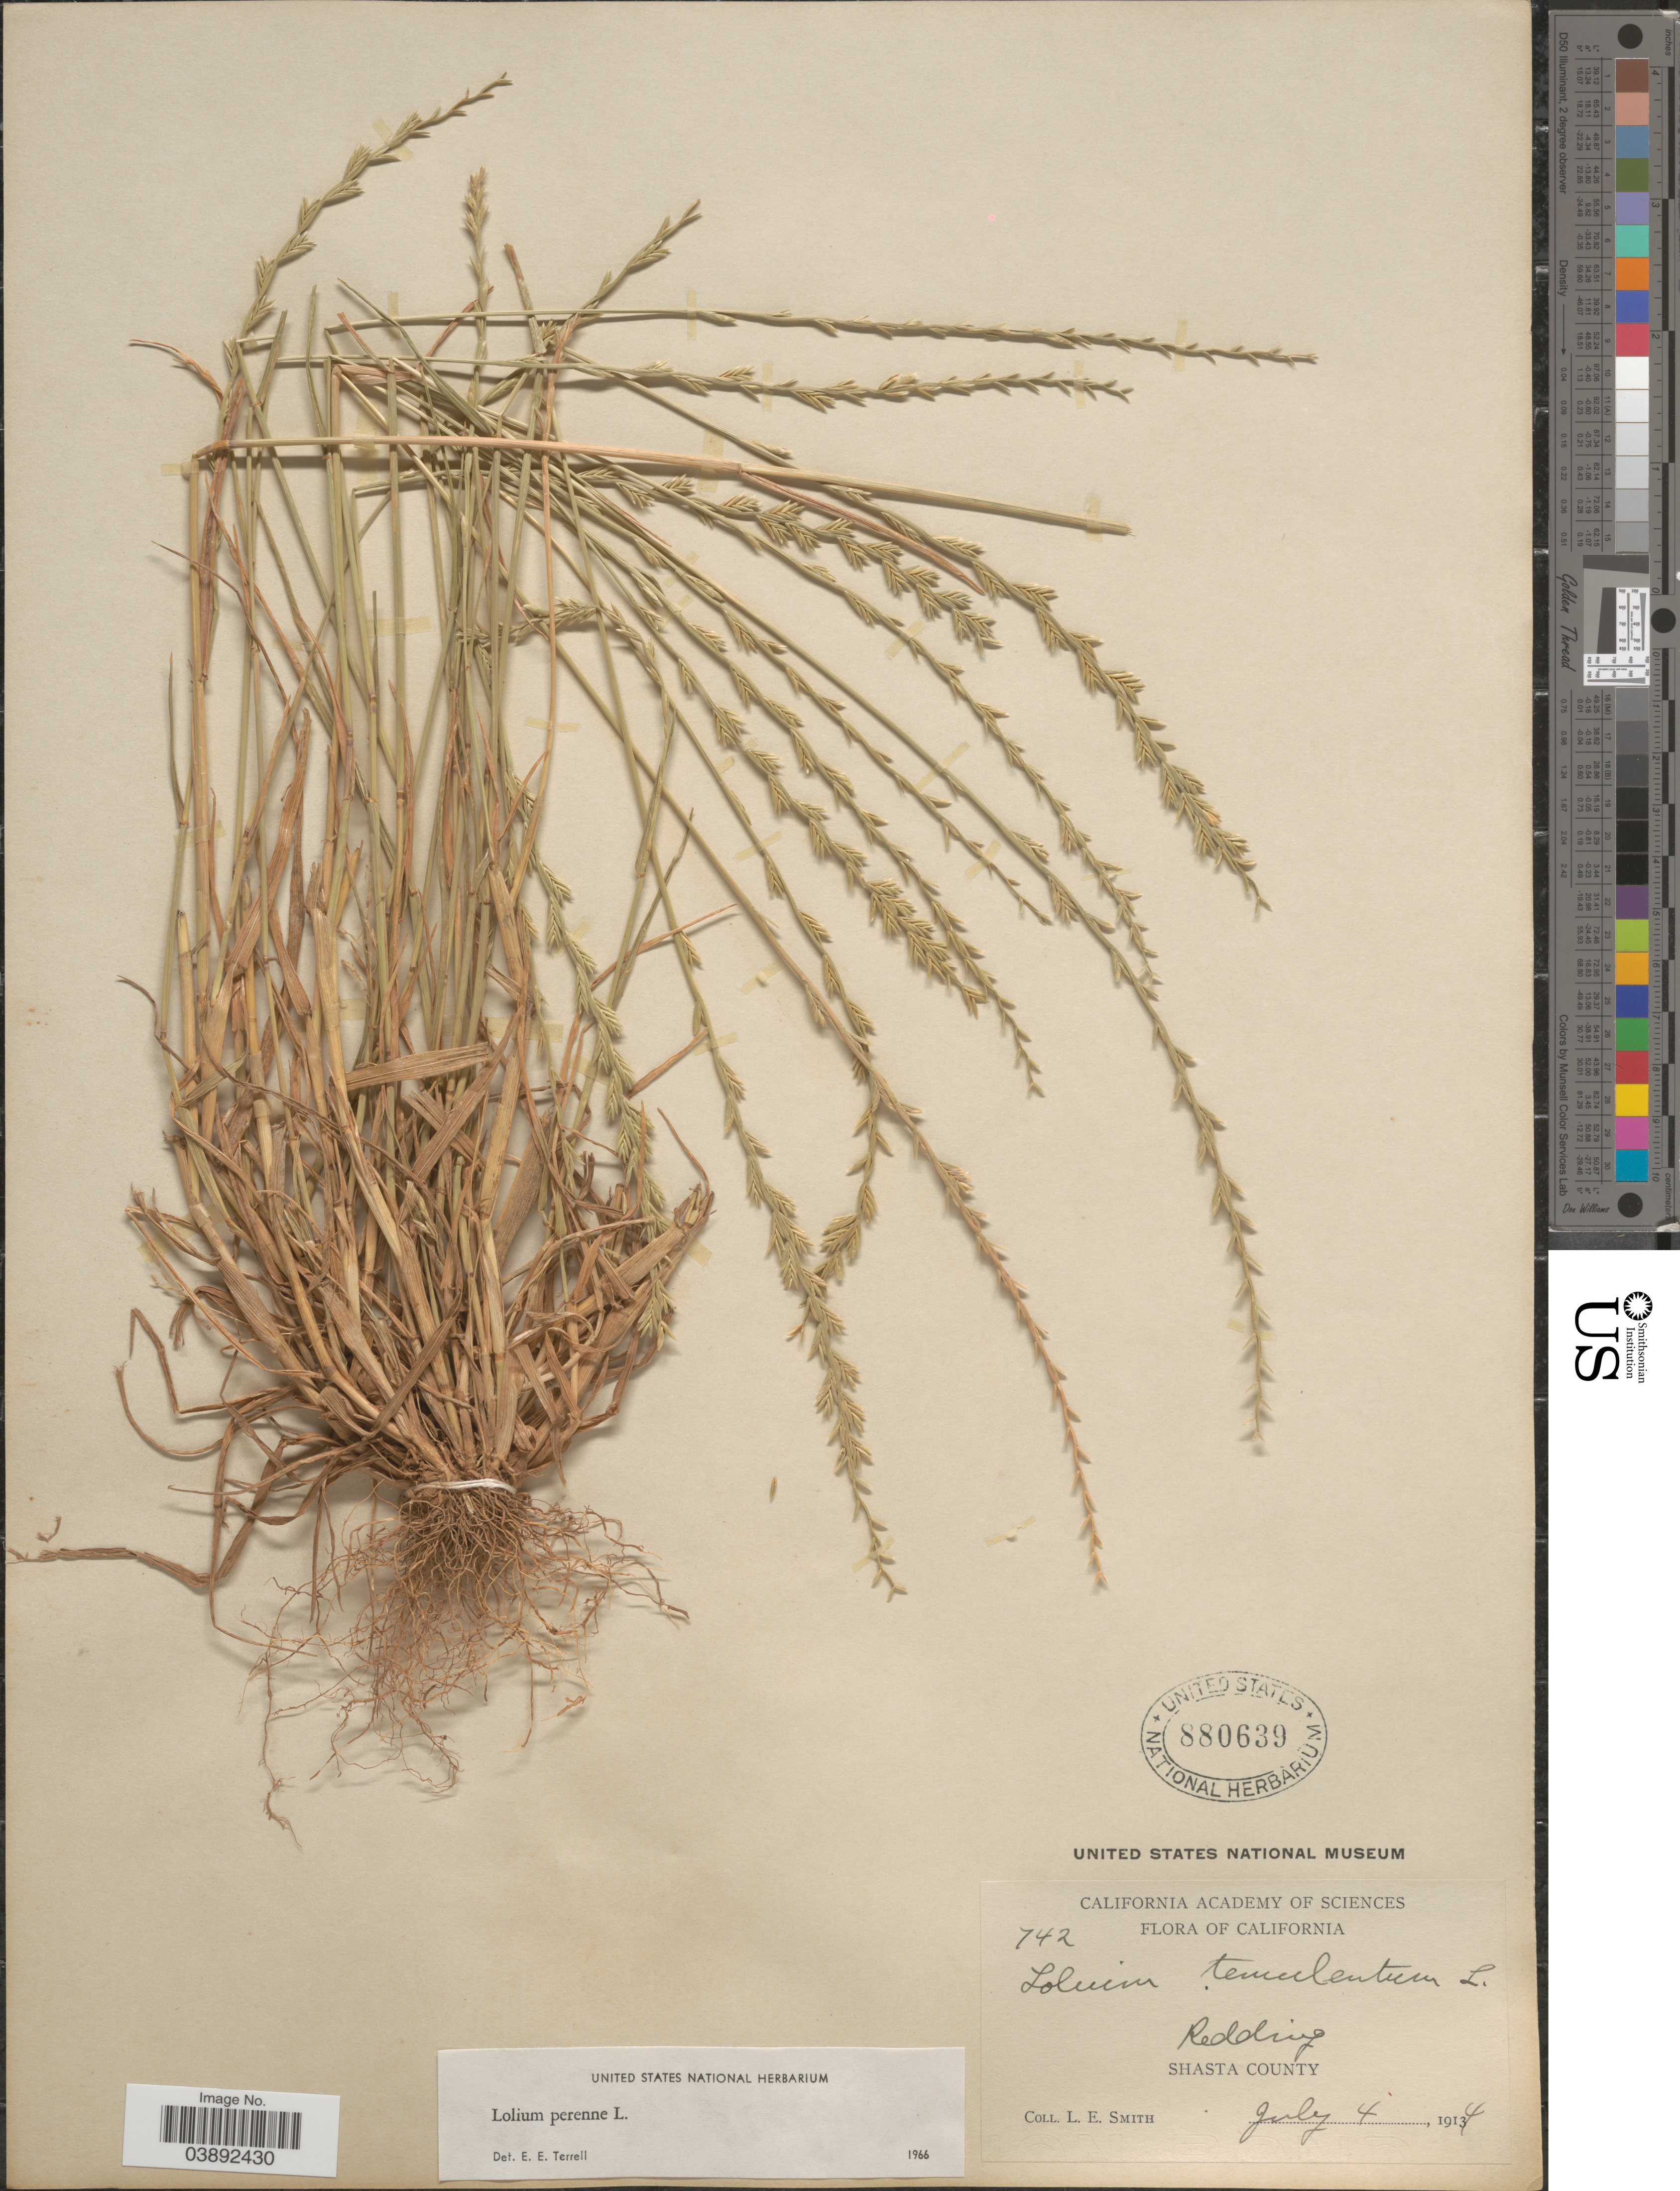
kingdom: Plantae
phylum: Tracheophyta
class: Liliopsida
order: Poales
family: Poaceae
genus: Lolium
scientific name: Lolium perenne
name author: L.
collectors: L. E. Smith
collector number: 742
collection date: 1914-07-04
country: United States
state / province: California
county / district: Shasta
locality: Redding. Shasta County.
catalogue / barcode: US 880639